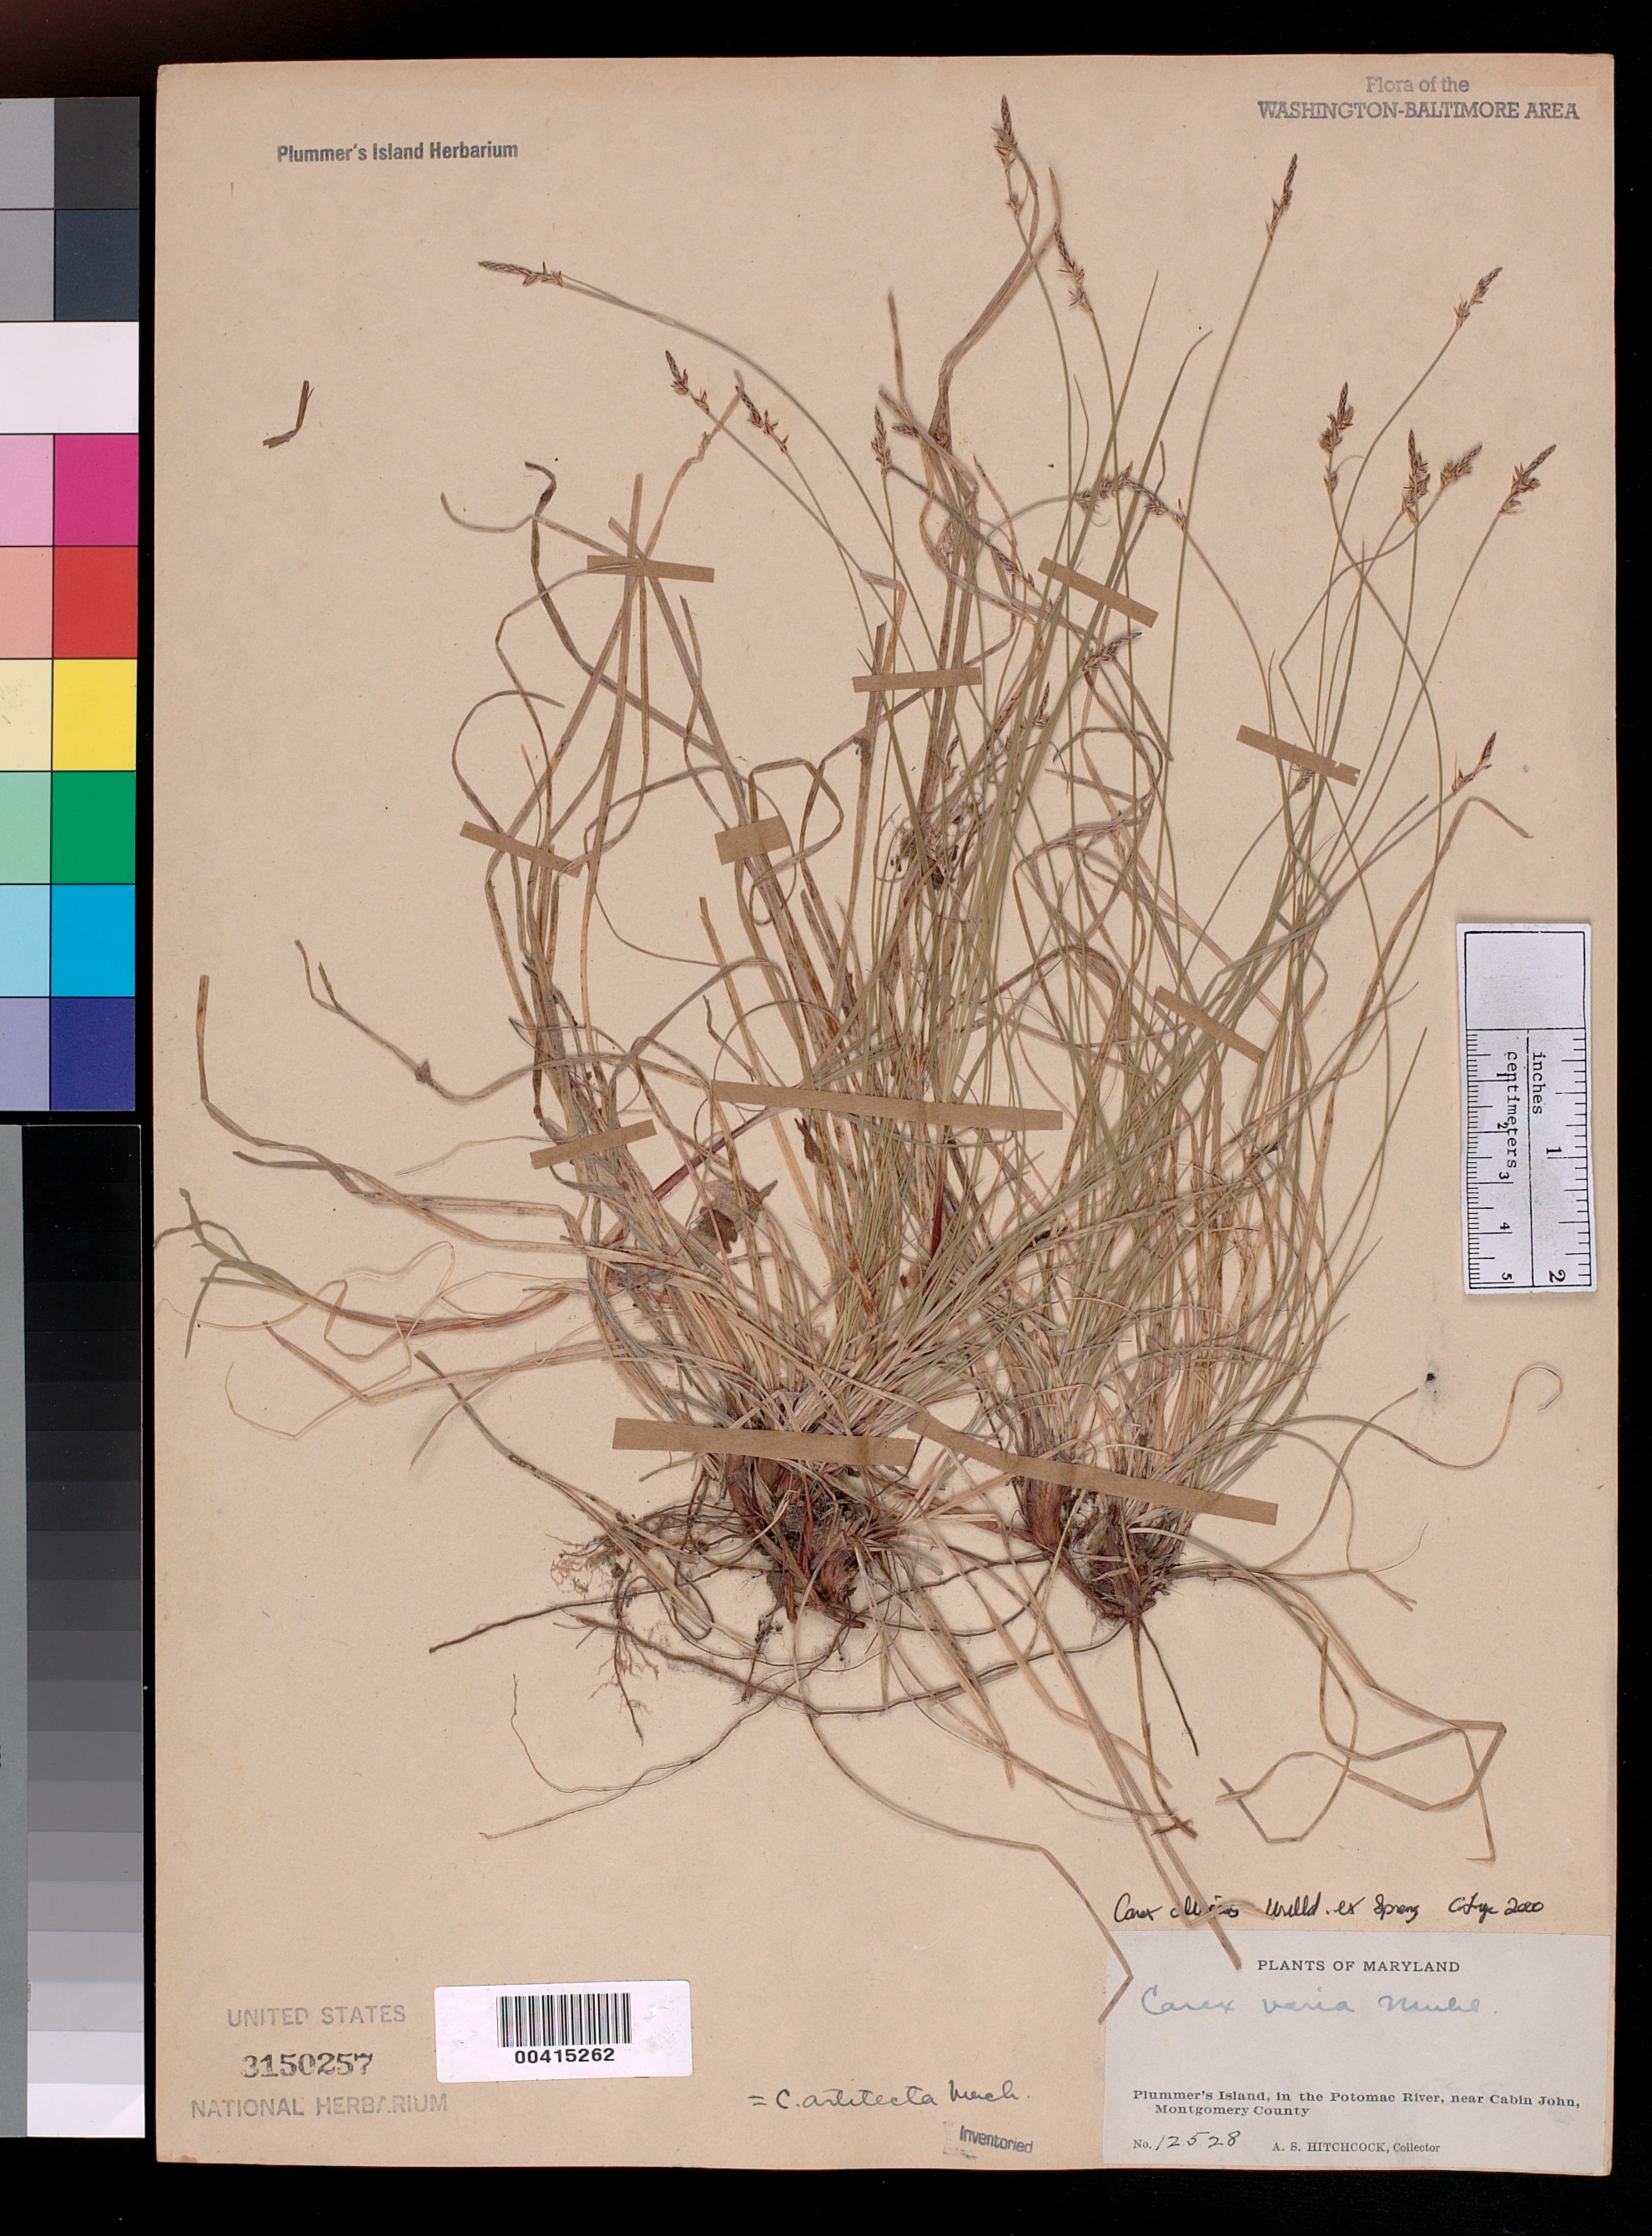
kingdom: Plantae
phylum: Tracheophyta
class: Liliopsida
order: Poales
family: Cyperaceae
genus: Carex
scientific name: Carex albicans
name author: Willd. ex Spreng.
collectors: A. S. Hitchcock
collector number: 12528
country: United States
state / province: Maryland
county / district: Montgomery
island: Plummers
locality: Plummer's Island Plummers Island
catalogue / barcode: US 3150257